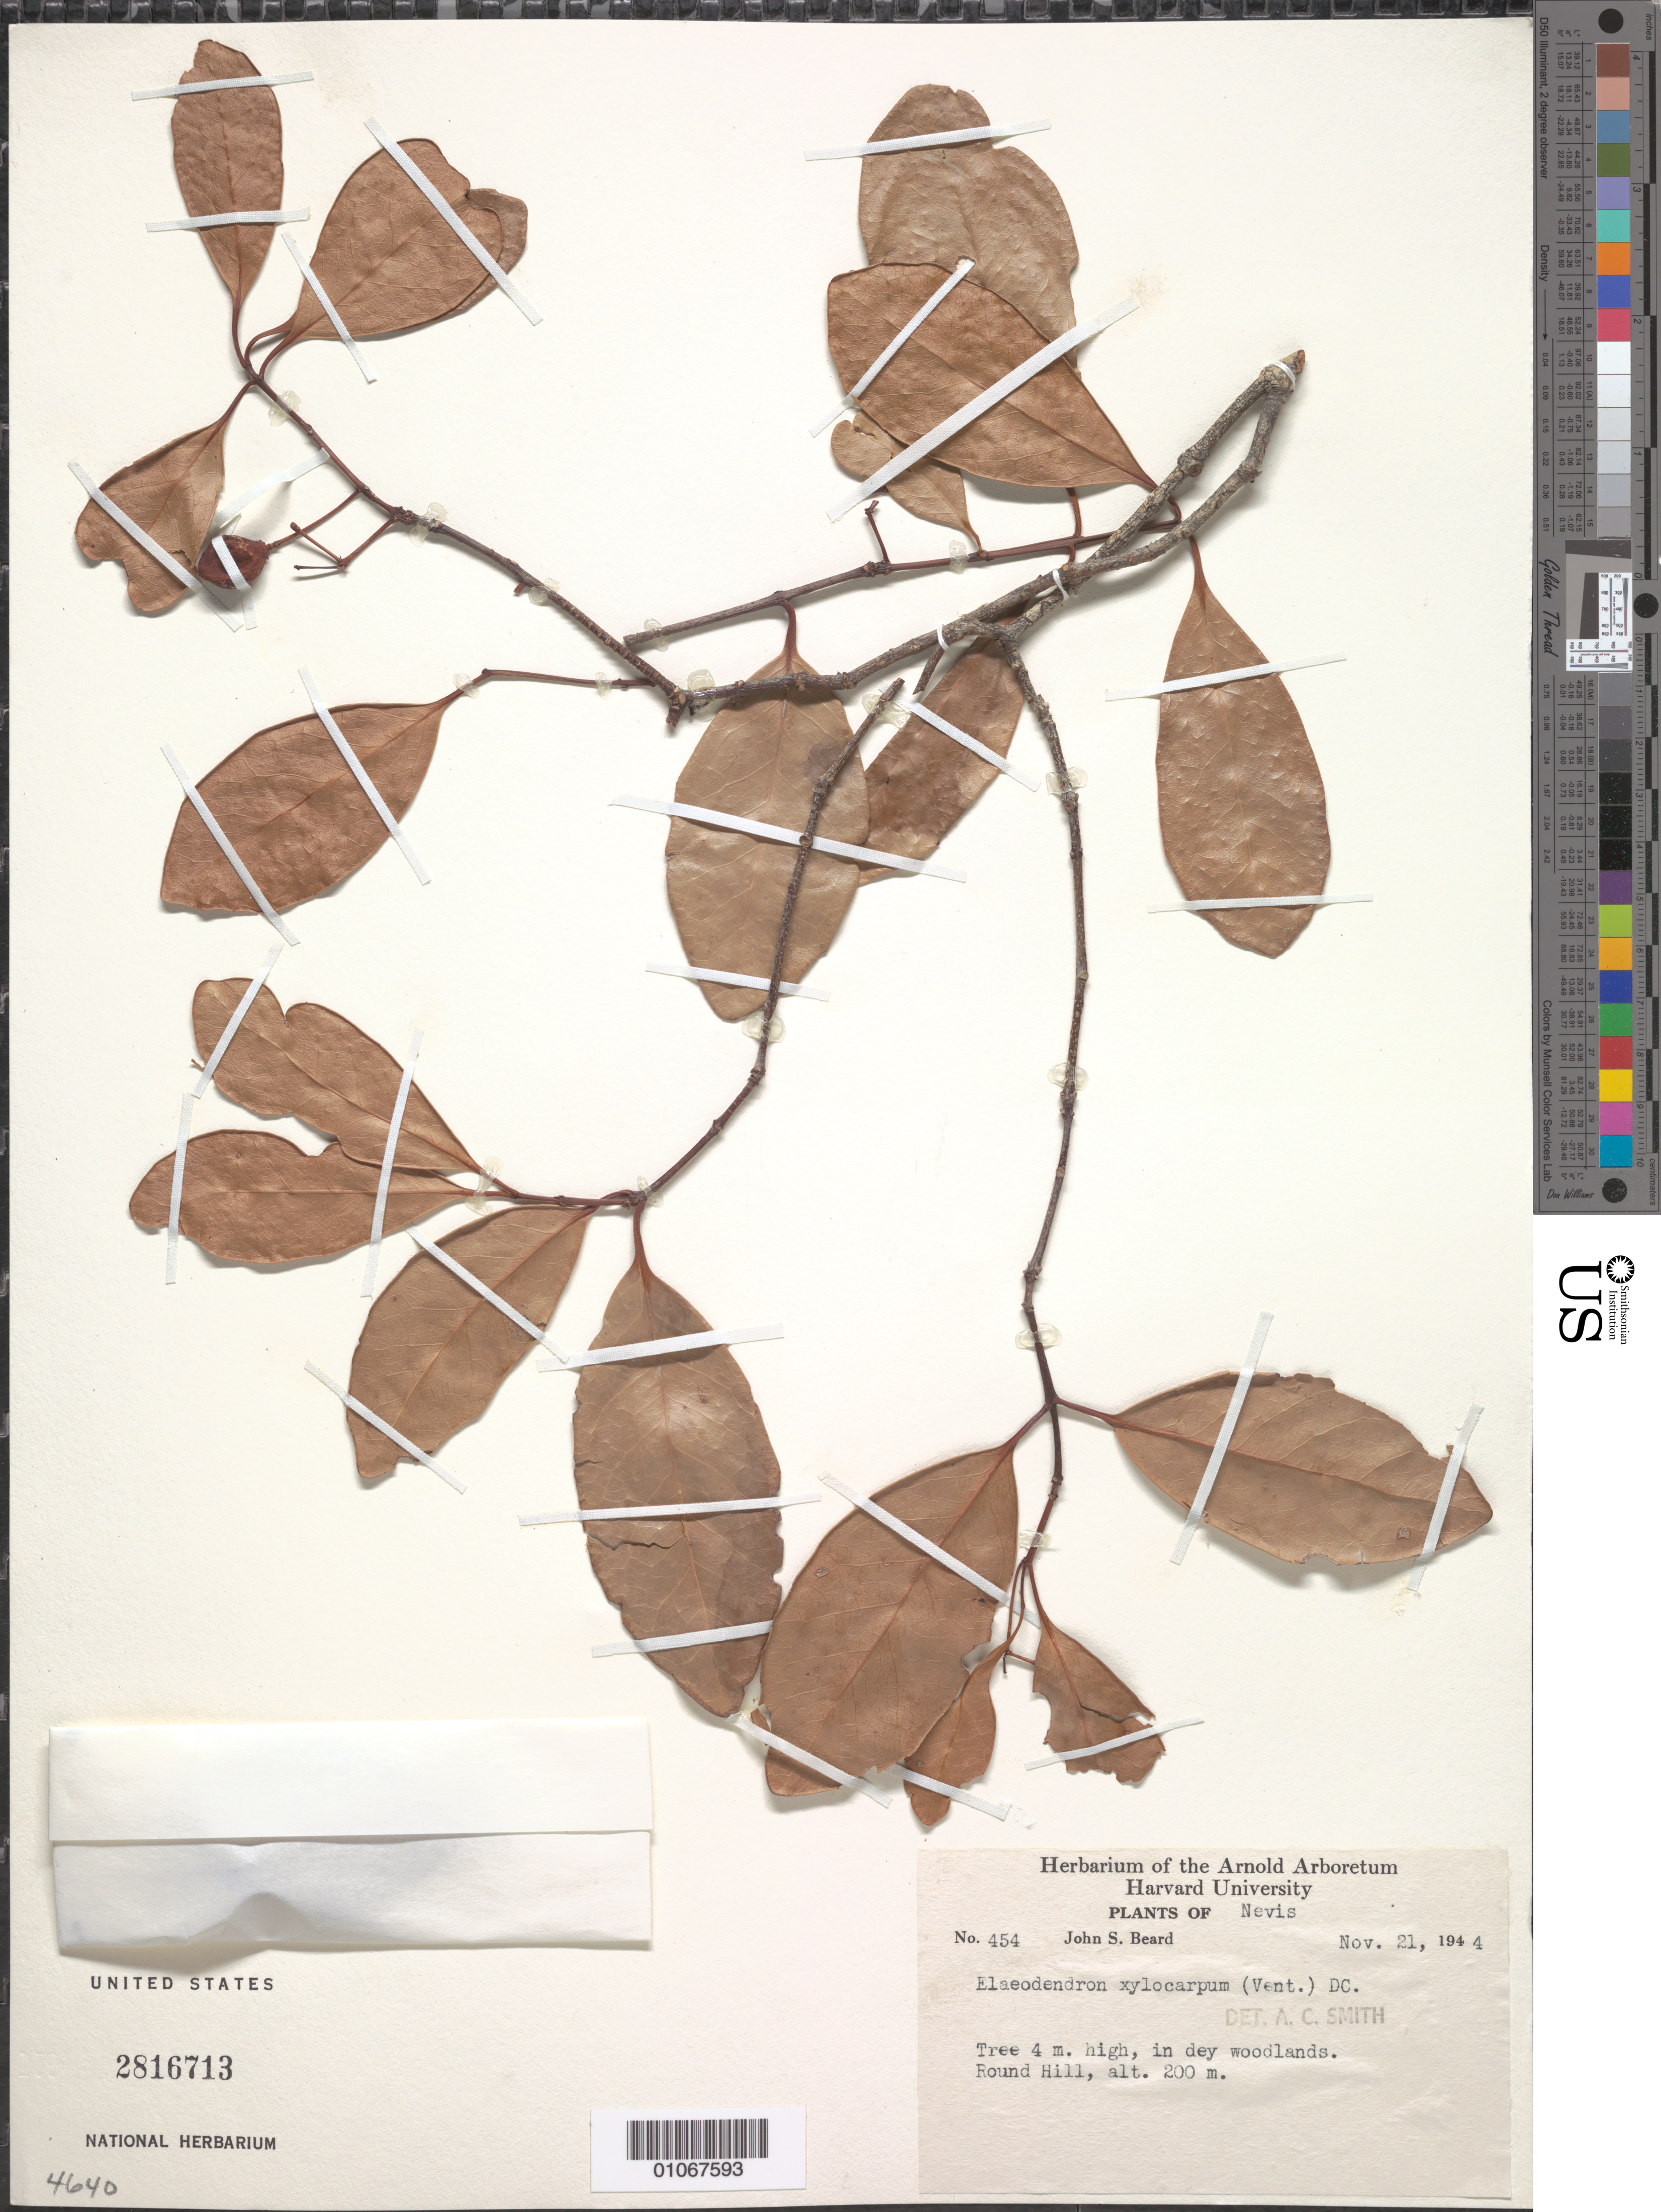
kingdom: Plantae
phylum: Tracheophyta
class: Magnoliopsida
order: Celastrales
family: Celastraceae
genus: Elaeodendron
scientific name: Elaeodendron xylocarpum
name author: (Vent.) DC.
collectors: J. Beard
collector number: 454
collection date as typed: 21 Nov 1944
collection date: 1944-11-21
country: St. Christopher-Nevis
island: Nevis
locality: In dey woodlands. Round hill.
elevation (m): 200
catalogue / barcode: US 2816713